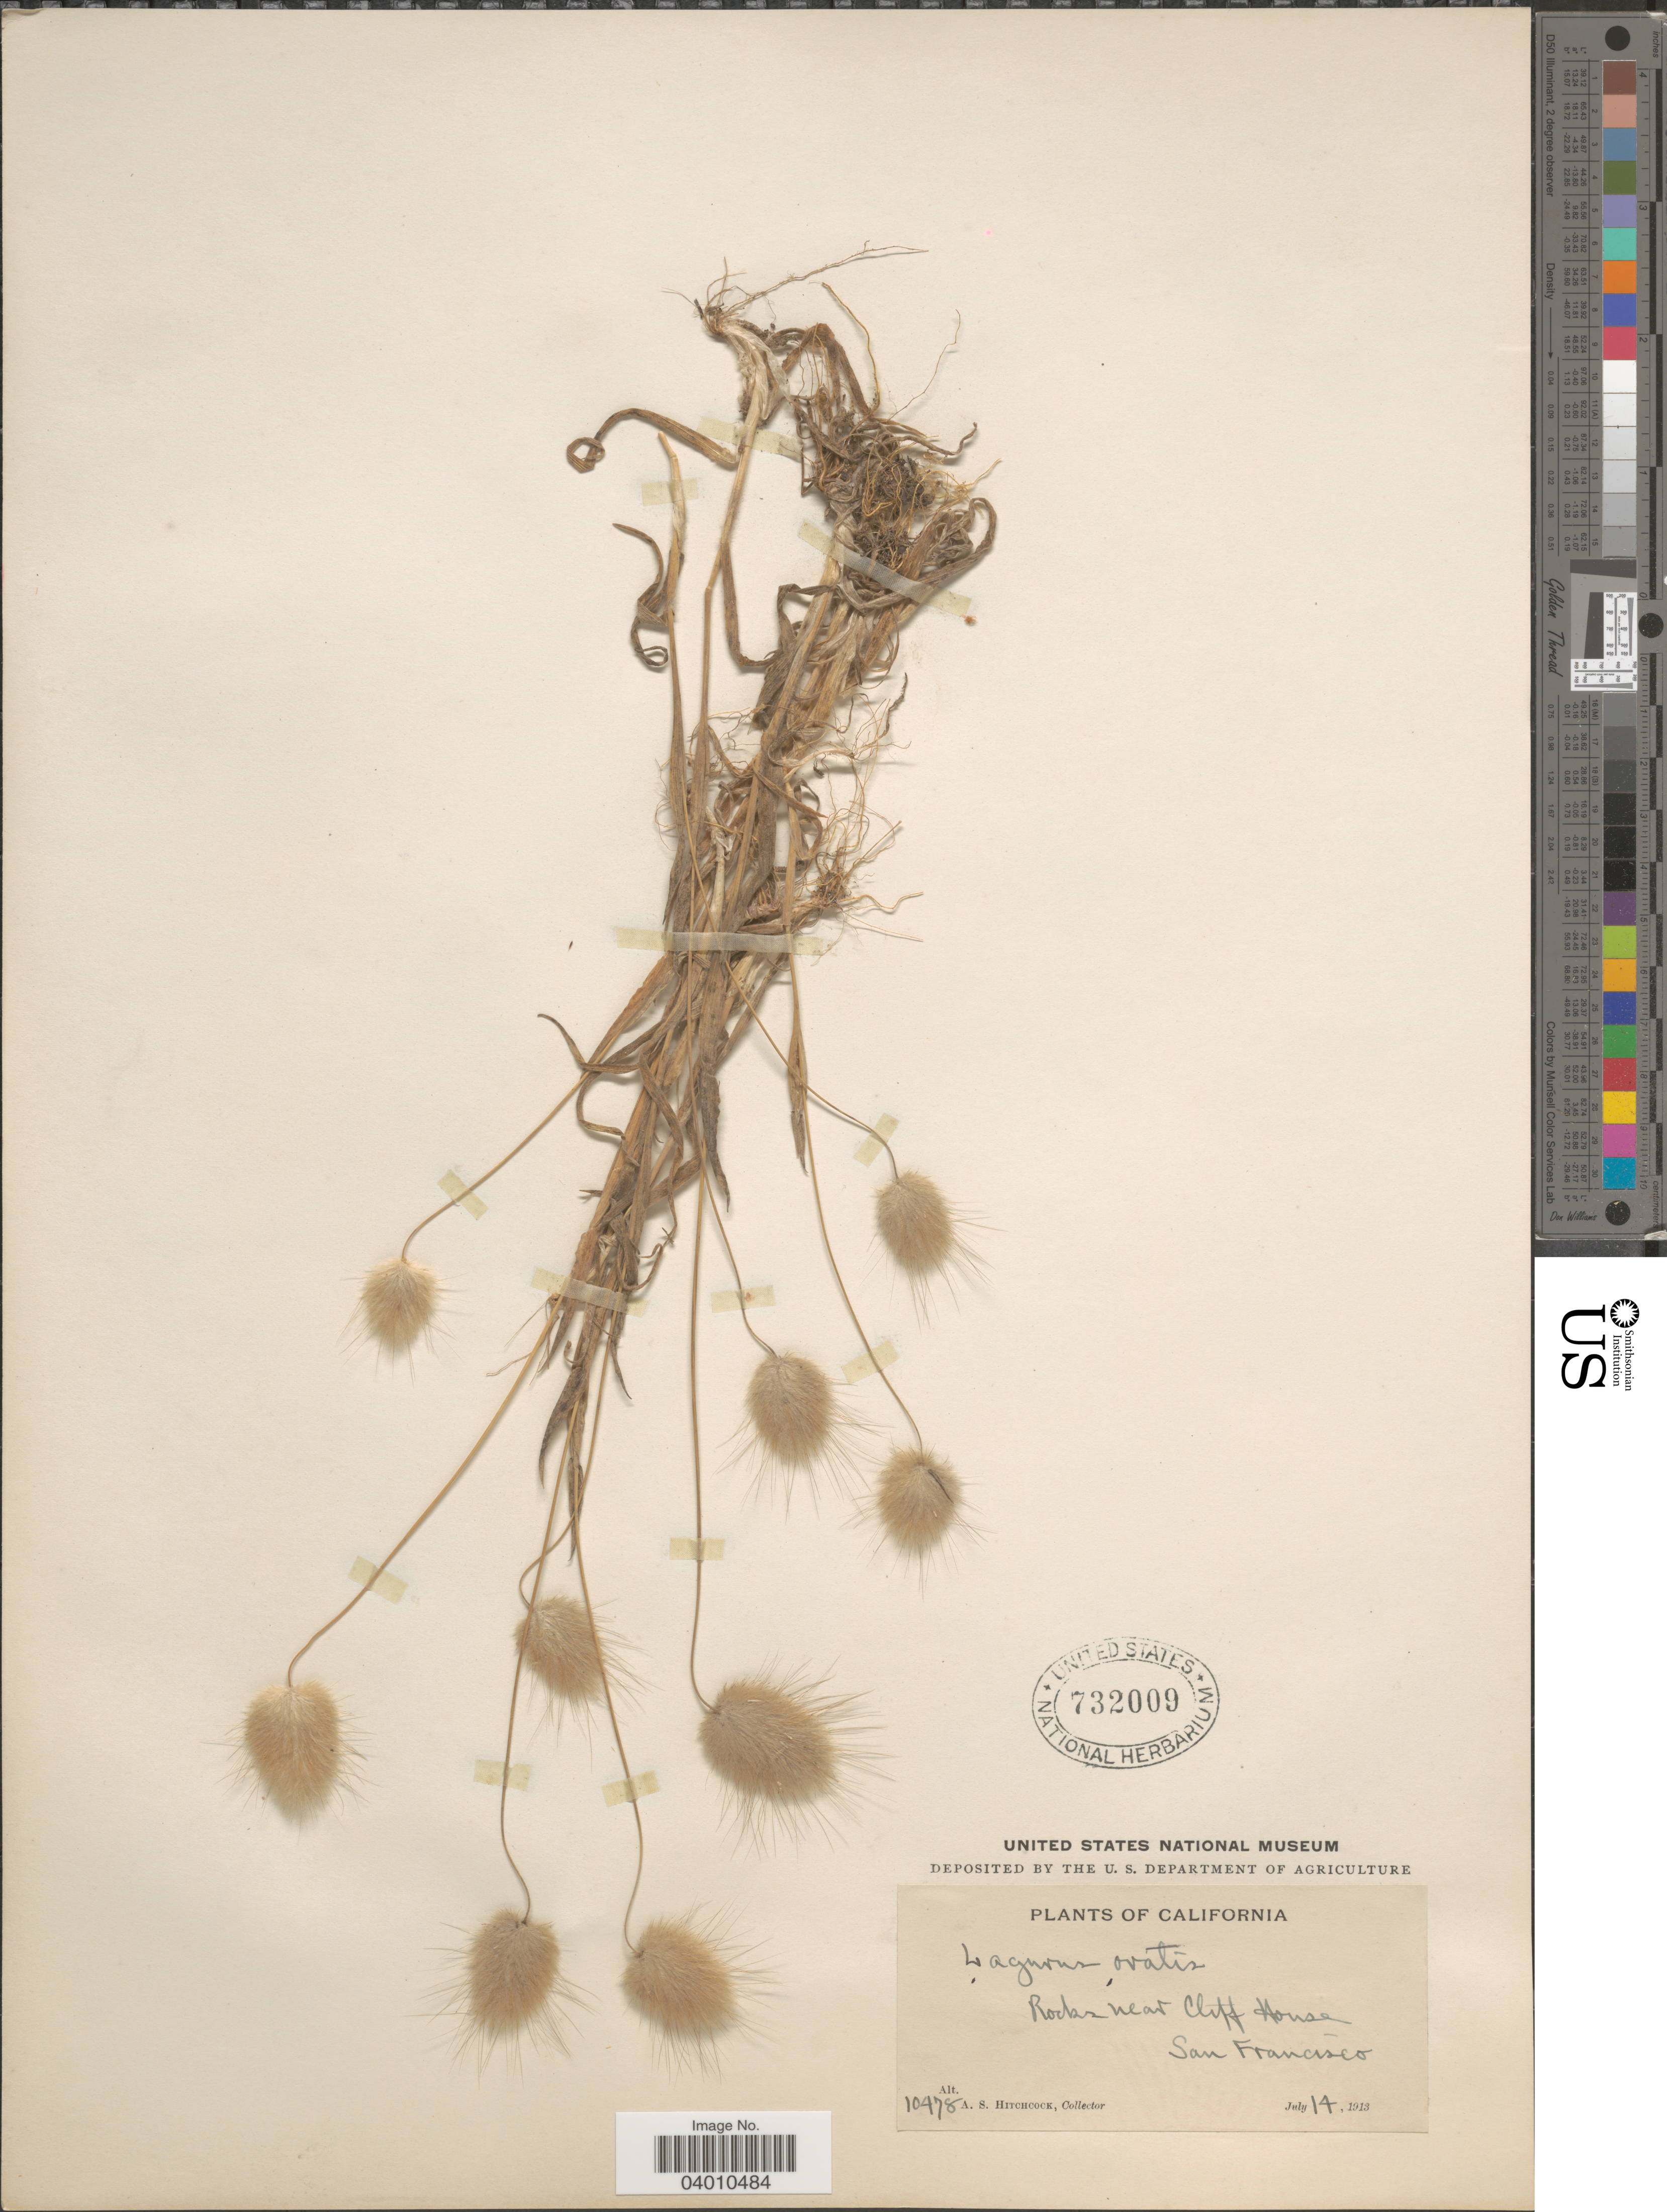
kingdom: Plantae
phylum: Tracheophyta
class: Liliopsida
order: Poales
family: Poaceae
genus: Lagurus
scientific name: Lagurus ovatus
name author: L.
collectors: A. S. Hitchcock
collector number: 10478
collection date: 1913-07-14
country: United States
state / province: California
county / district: San Francisco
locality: Rocks near Cliff House. San Francisco.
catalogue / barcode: US 732009